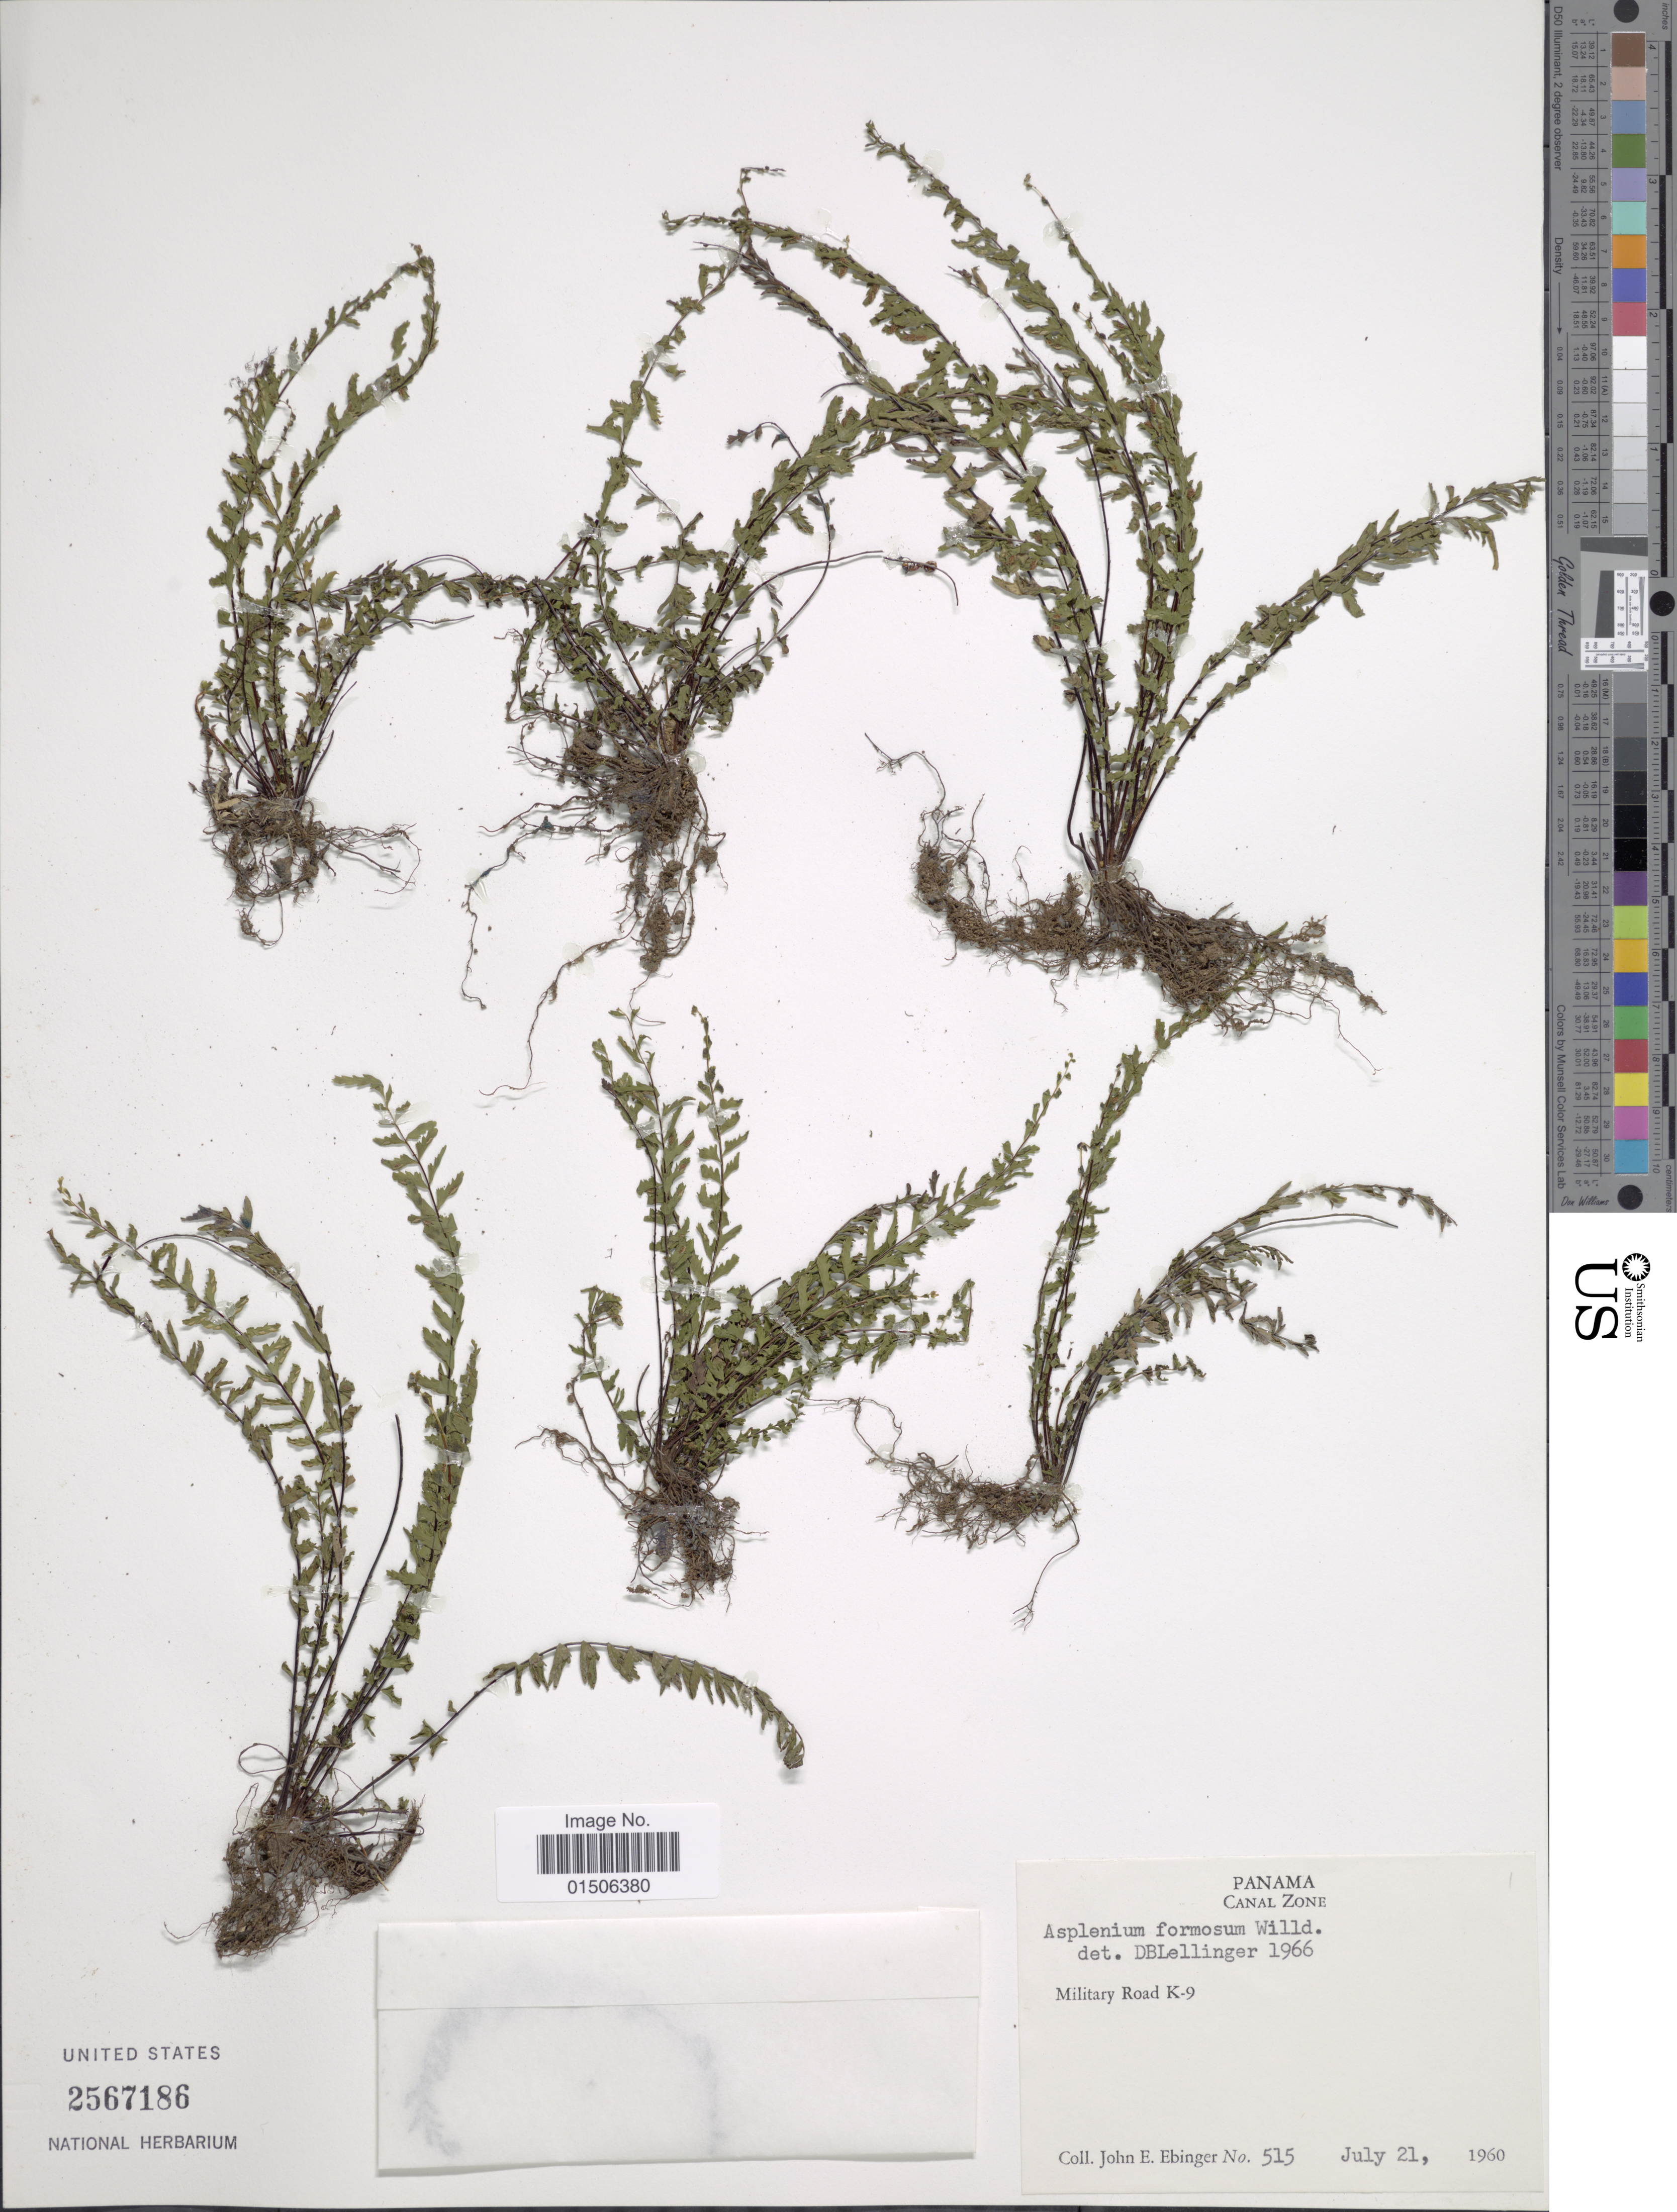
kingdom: Plantae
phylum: Tracheophyta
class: Polypodiopsida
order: Polypodiales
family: Aspleniaceae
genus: Asplenium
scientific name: Asplenium formosum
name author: Willd.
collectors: J. Ebinger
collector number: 515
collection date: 1960-07-21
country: Panama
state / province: Colón / Panamá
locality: Canal Zone, Miltary Road K-9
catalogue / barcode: US 2567186